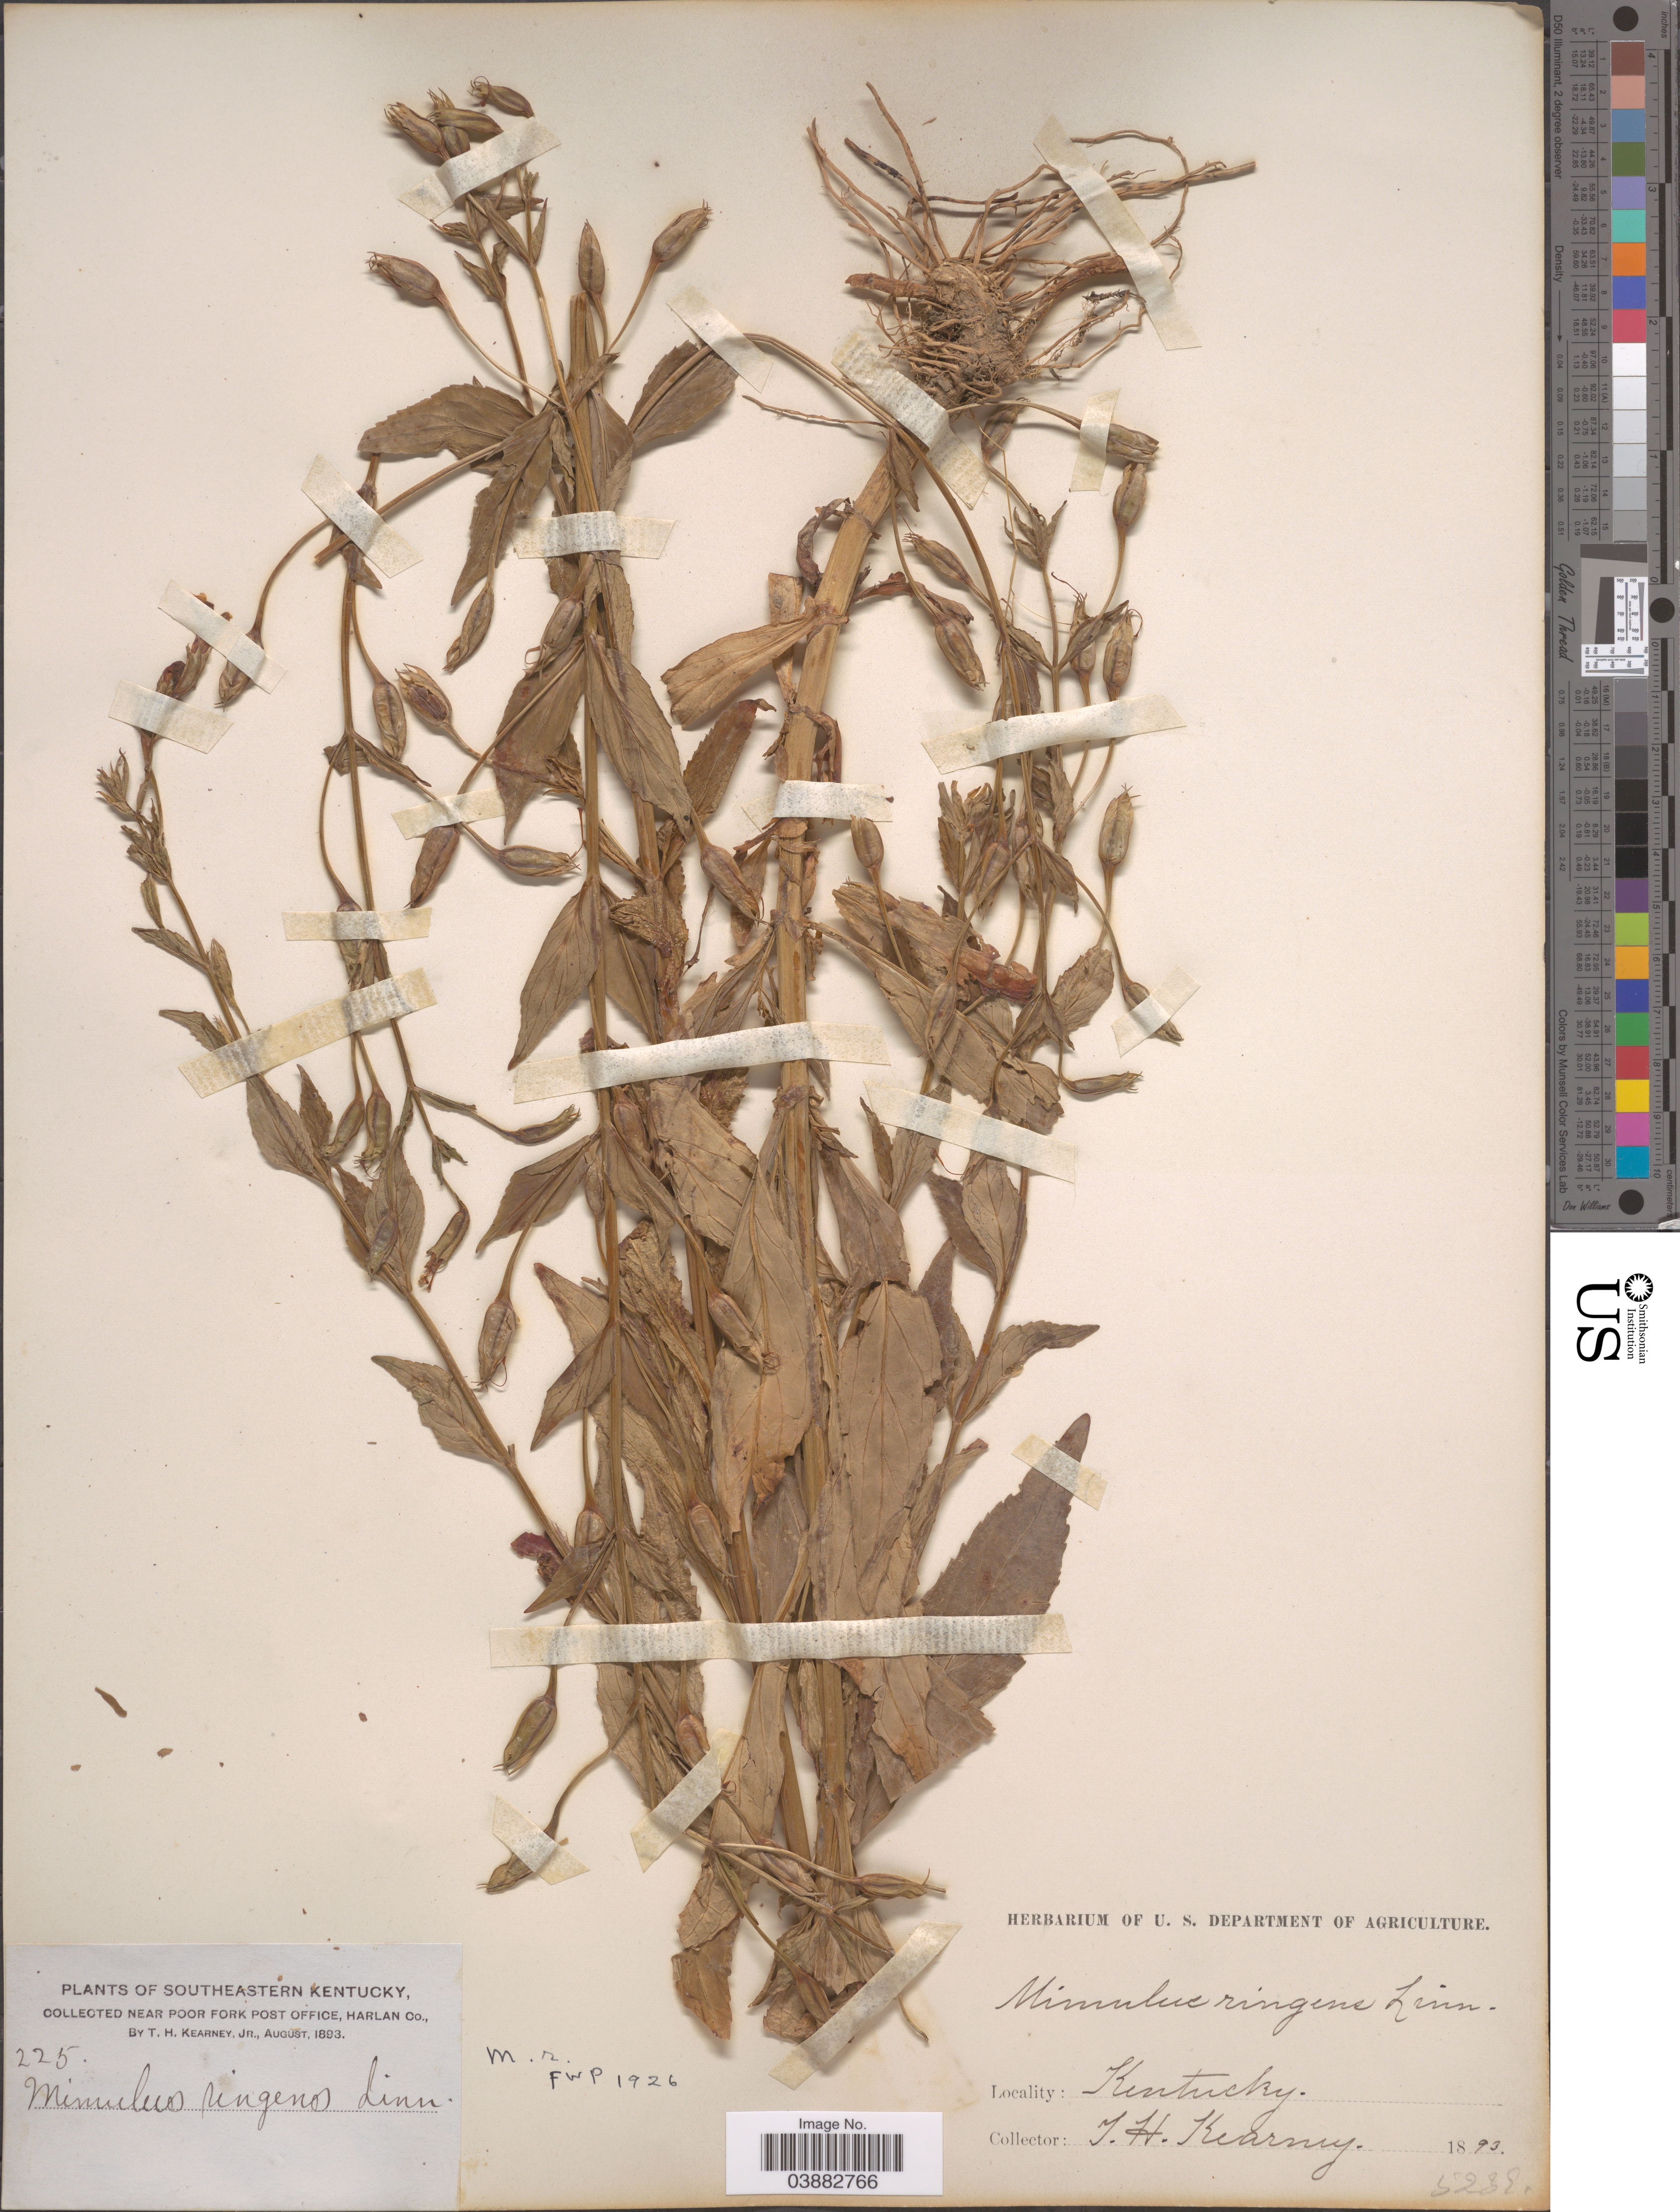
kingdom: Plantae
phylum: Tracheophyta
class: Magnoliopsida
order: Lamiales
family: Phrymaceae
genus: Mimulus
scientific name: Mimulus ringens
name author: L.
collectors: T. H. Kearney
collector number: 225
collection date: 1893-08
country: United States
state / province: Kentucky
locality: Southeastern Kentucky. Near Poor Fork Post Office, Harlan Co.